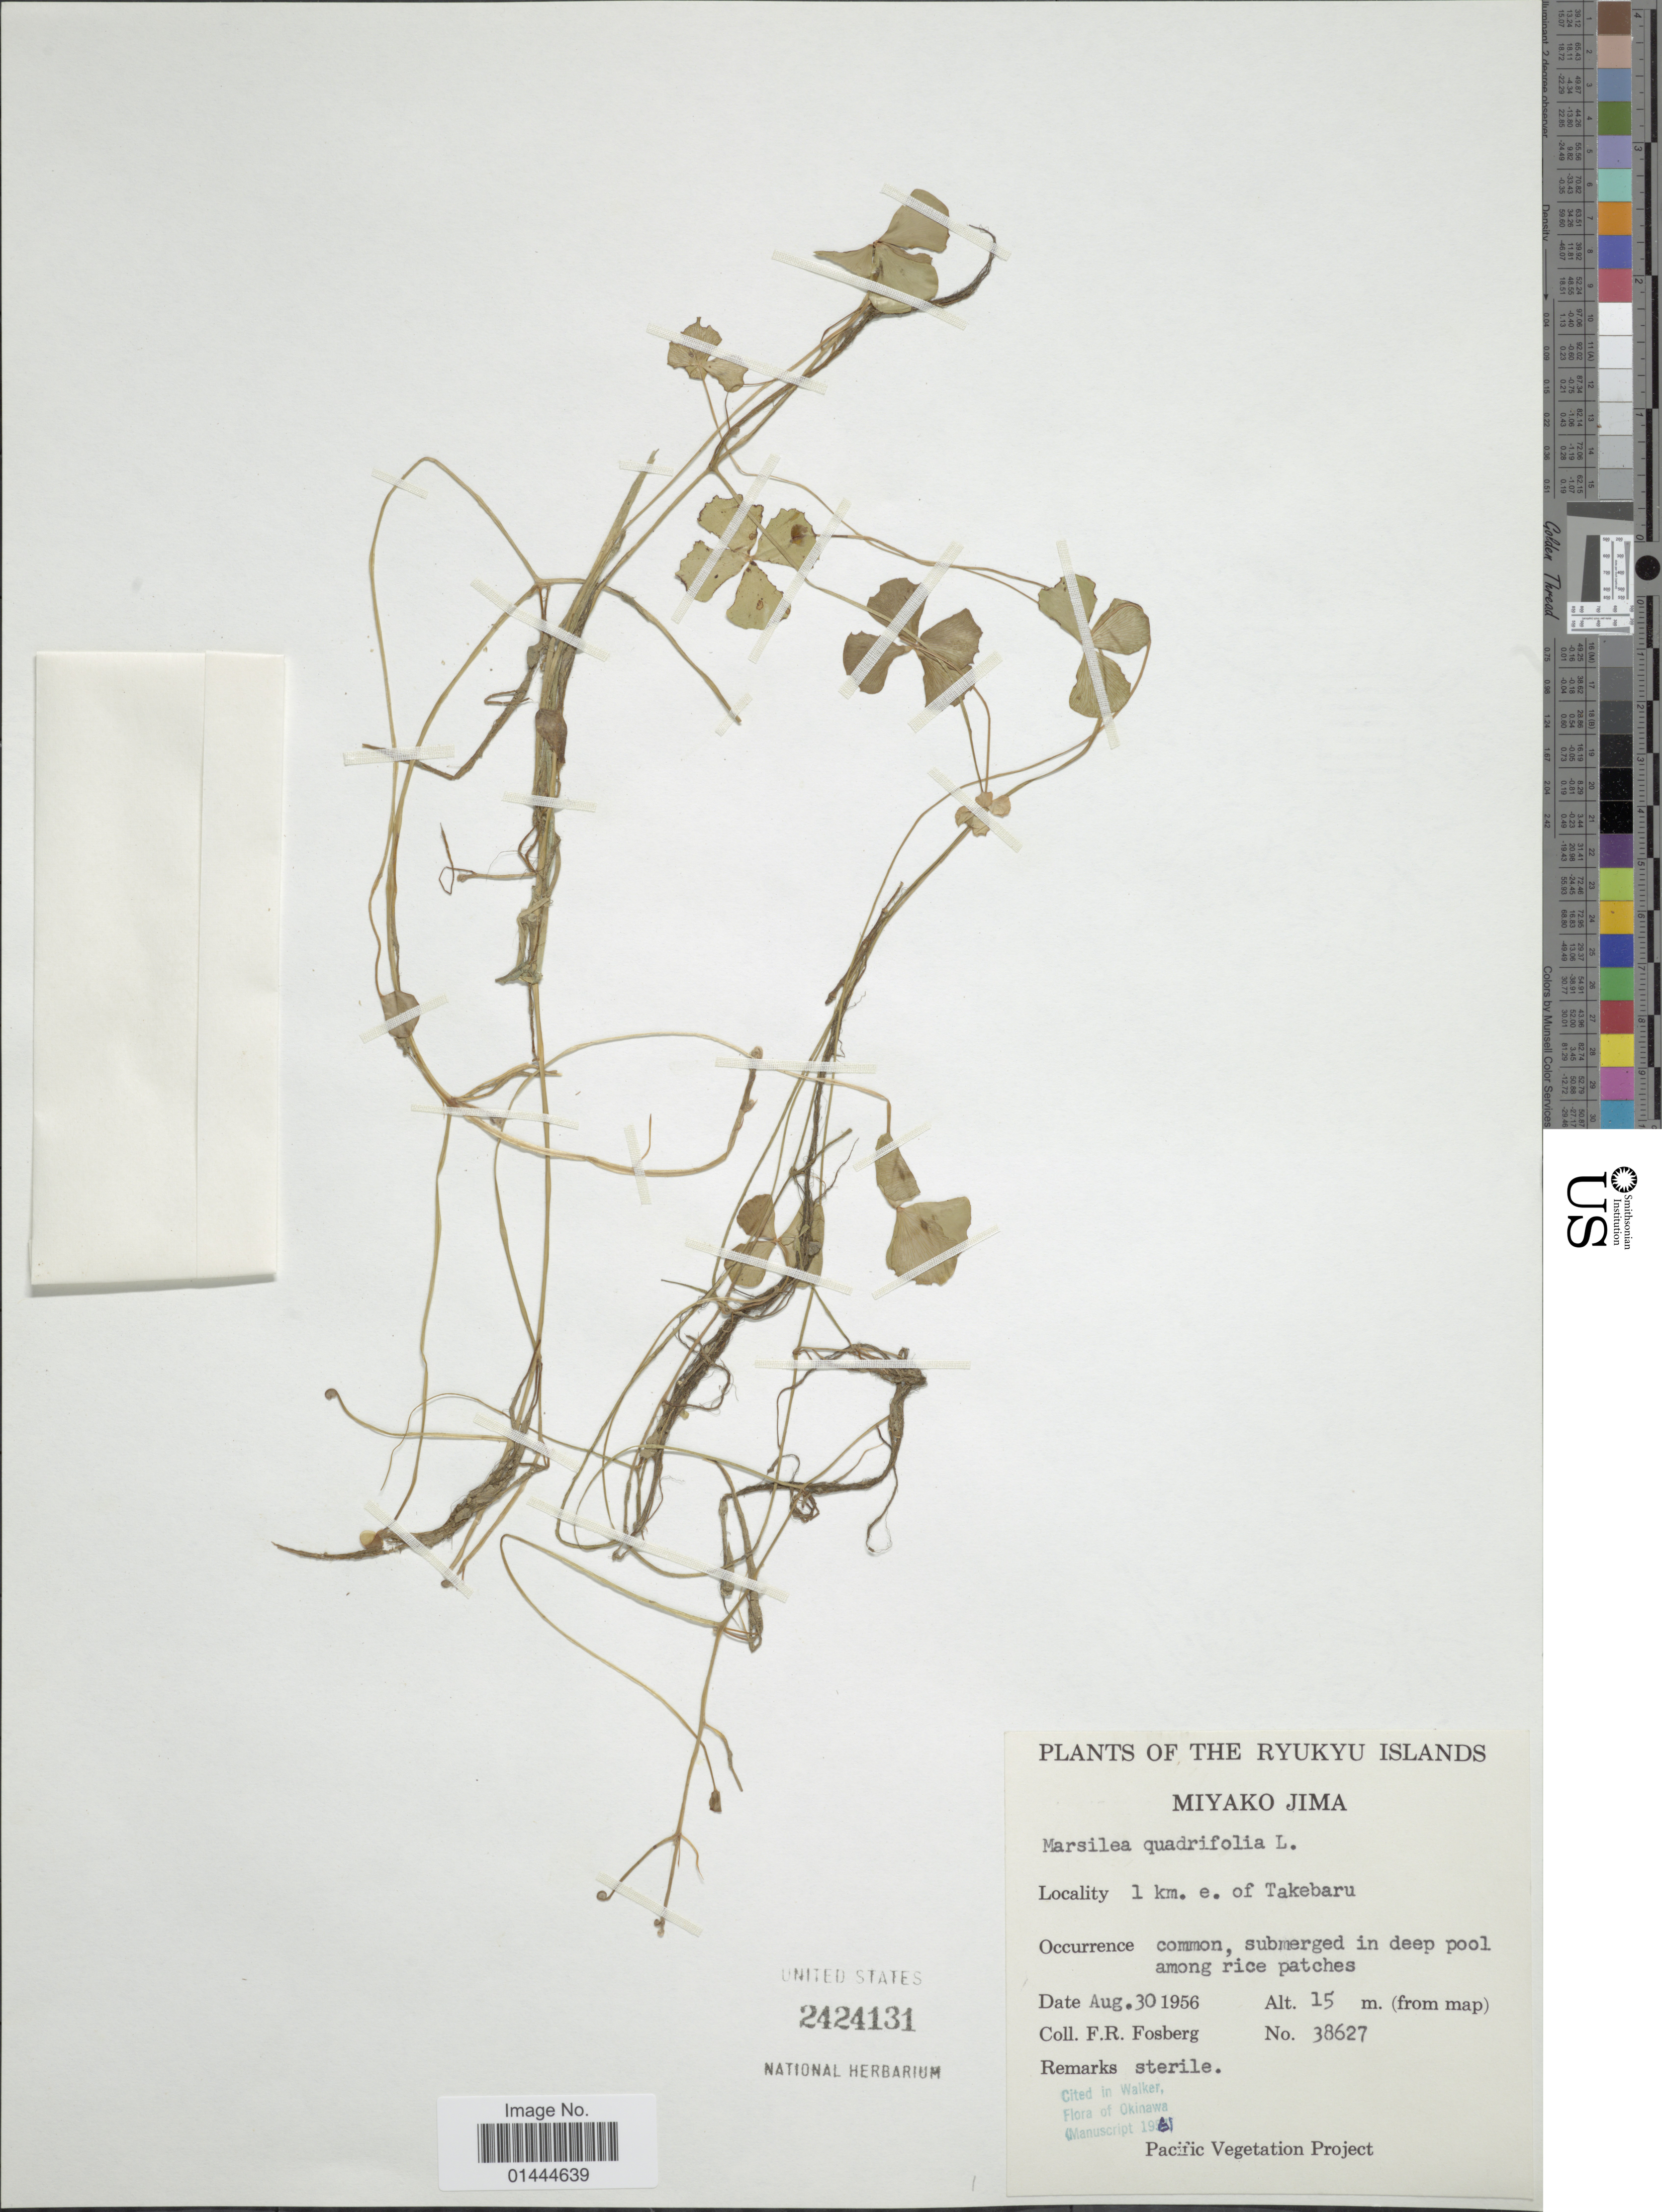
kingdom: Plantae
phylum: Tracheophyta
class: Polypodiopsida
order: Salviniales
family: Marsileaceae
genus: Marsilea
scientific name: Marsilea quadrifolia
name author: L.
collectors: F. R. Fosberg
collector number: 38627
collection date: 1956-08-30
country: Japan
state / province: Okinawa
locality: Ryukyu Islands, 1 km. e. of Takebaru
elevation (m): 15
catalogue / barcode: US 2424131